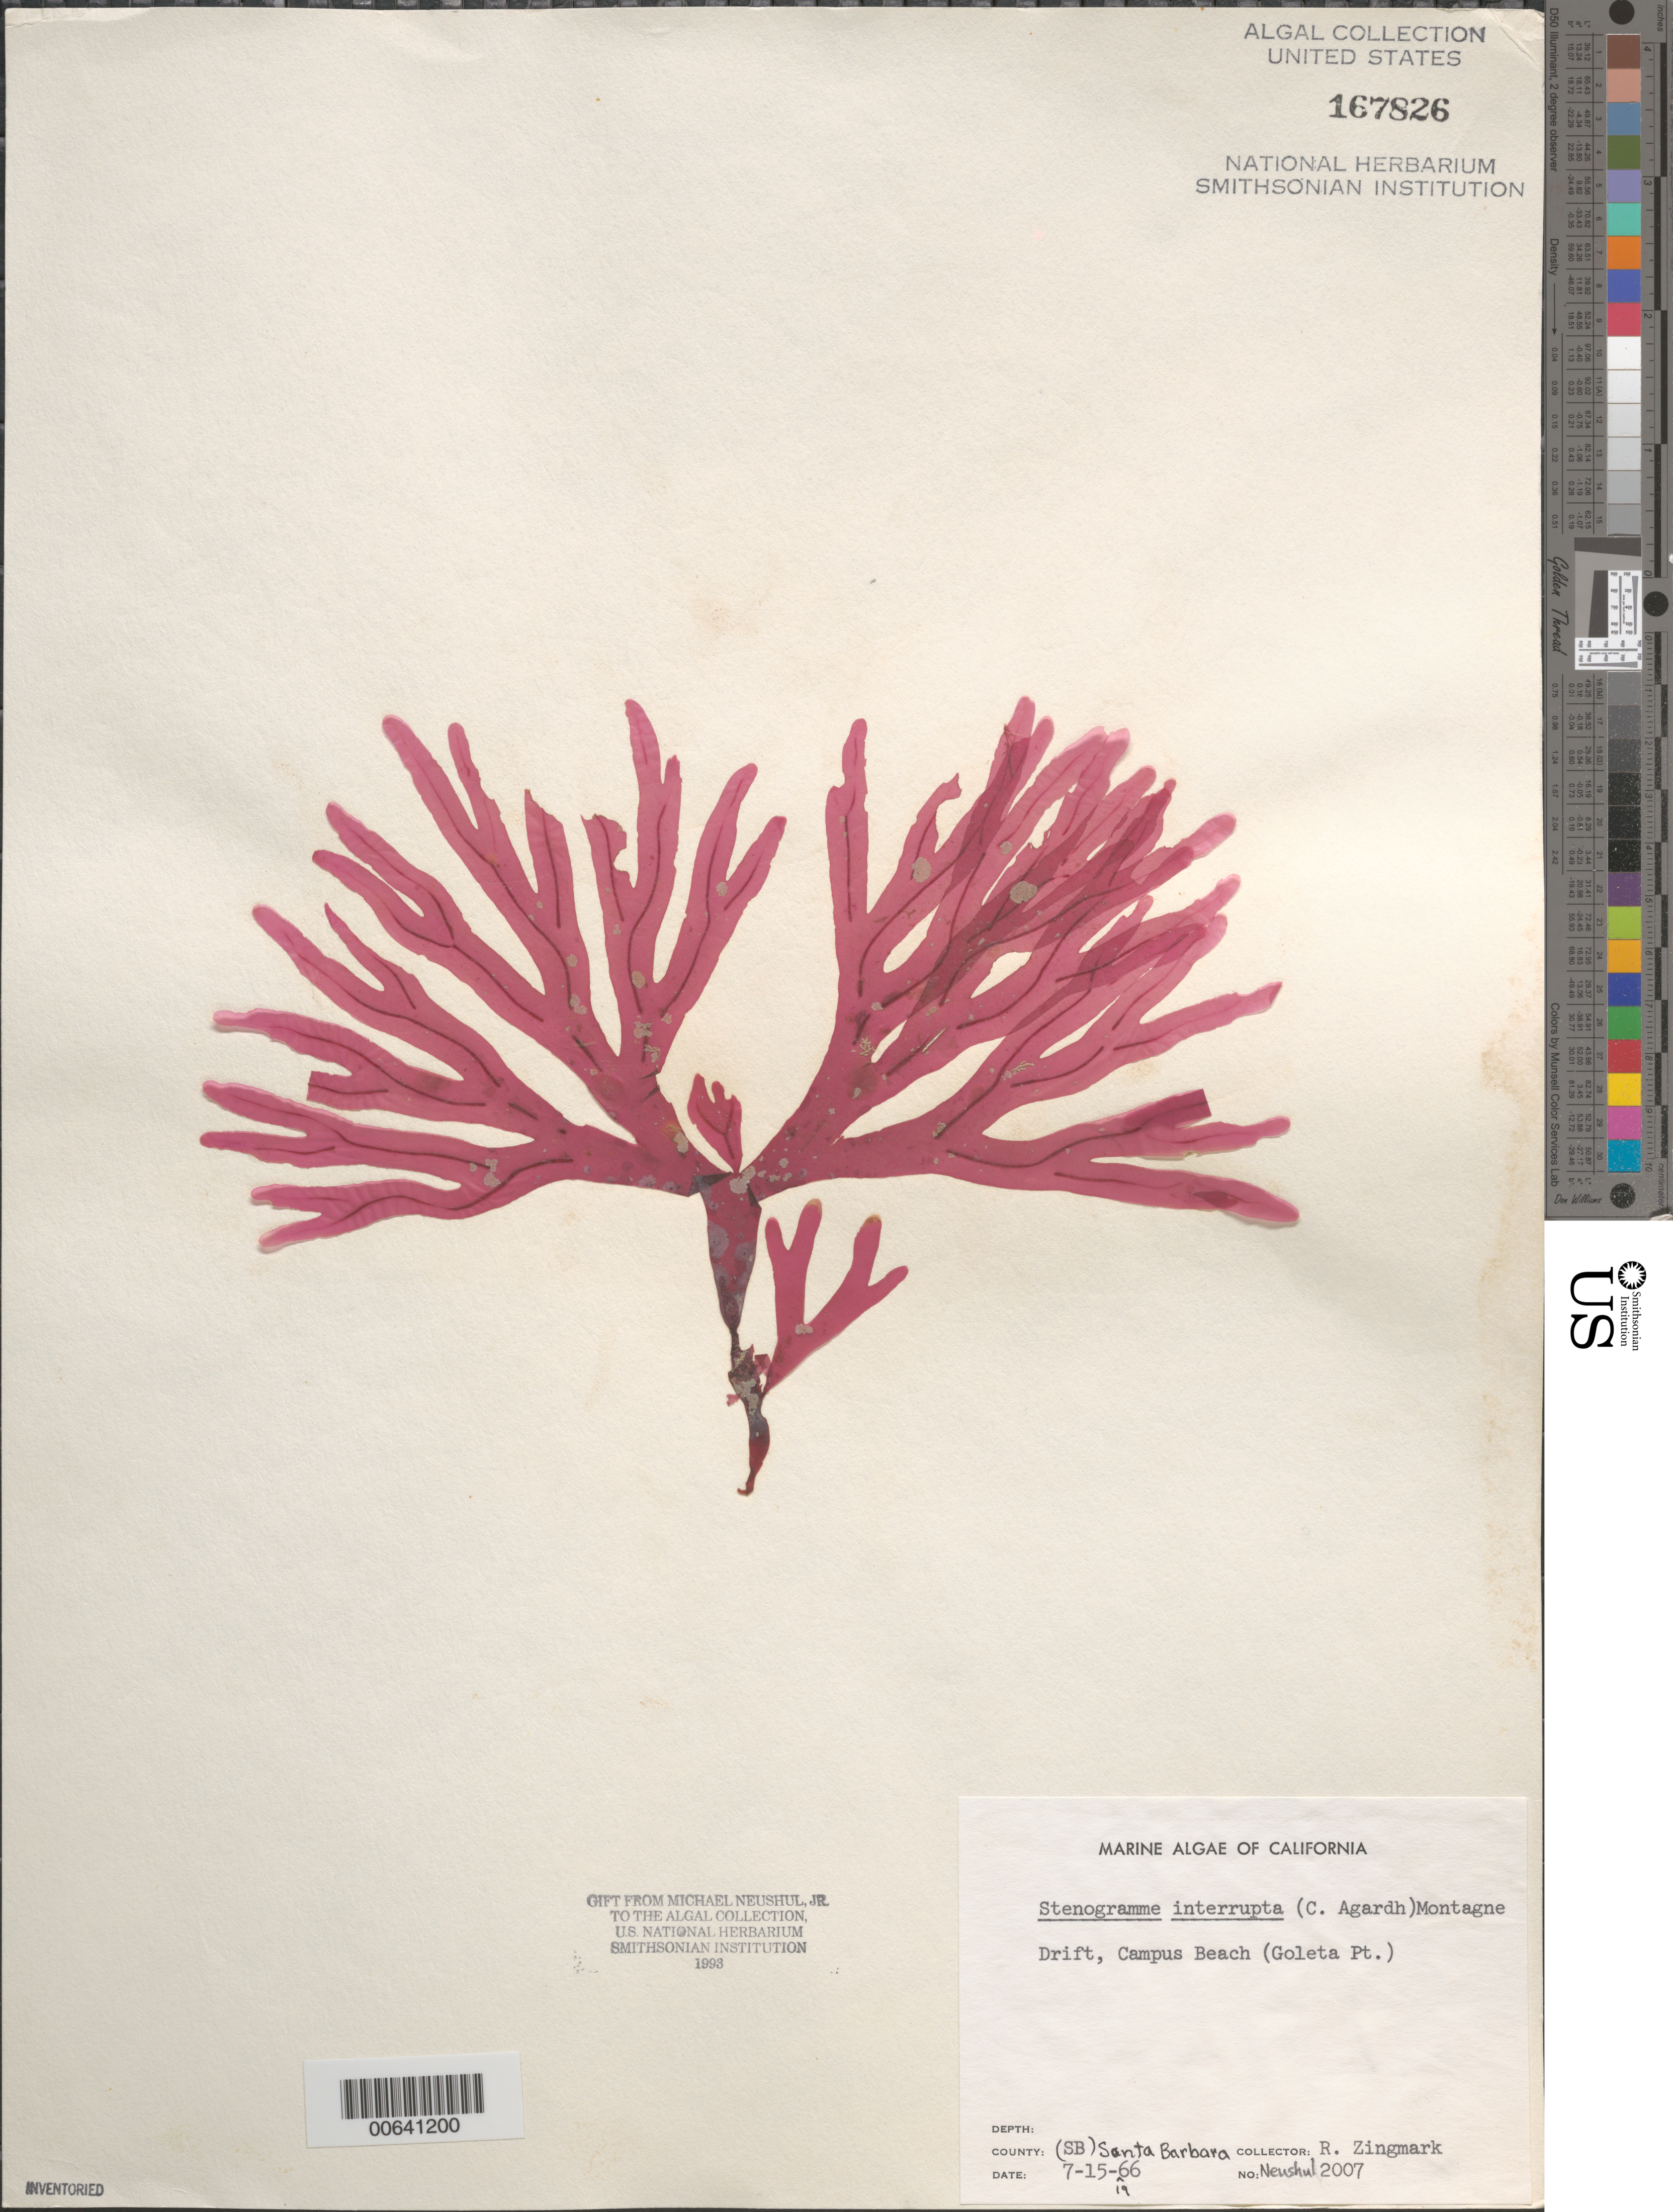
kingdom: Plantae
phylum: Rhodophyta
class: Florideophyceae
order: Gigartinales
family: Phyllophoraceae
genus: Stenogramma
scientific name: Stenogramma interruptum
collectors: R. Zingmark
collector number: Neushul 2007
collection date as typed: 15 Jul 1966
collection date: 1966-07-15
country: United States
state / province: California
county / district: Santa Barbara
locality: Campus Beach, Goleta Point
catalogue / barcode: US 167826